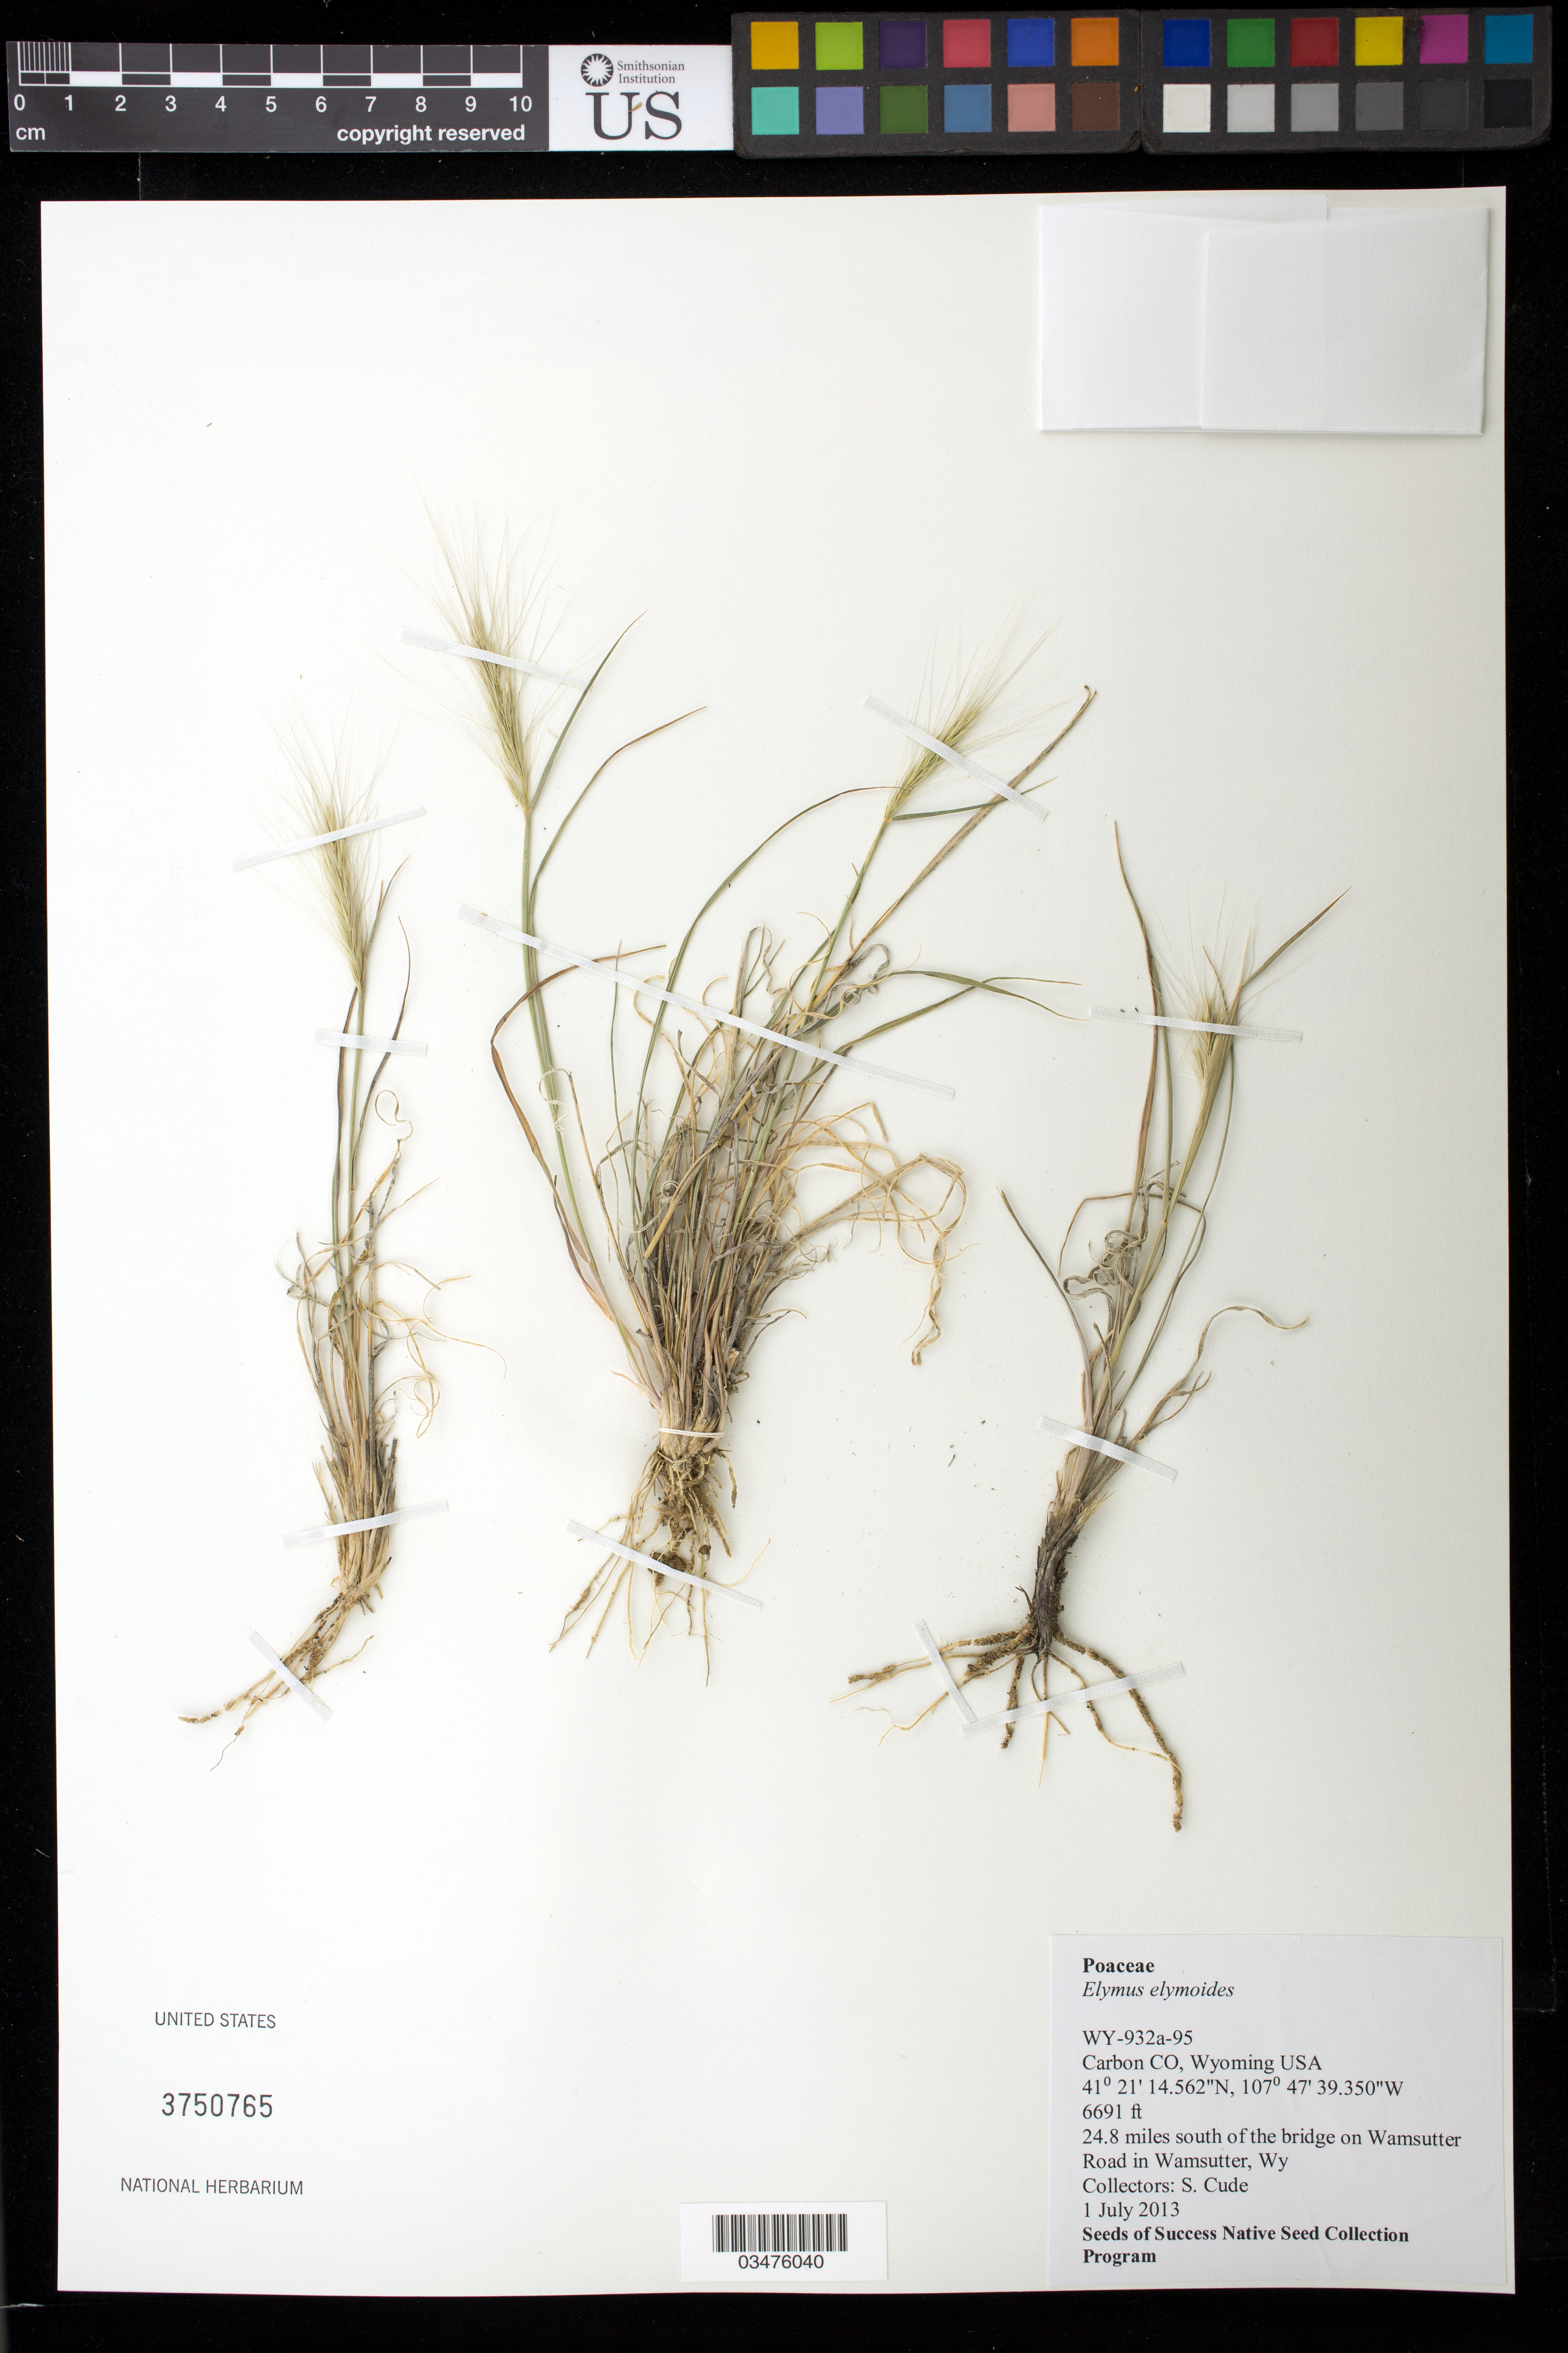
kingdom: Plantae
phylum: Tracheophyta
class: Liliopsida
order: Poales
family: Poaceae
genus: Elymus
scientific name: Elymus elymoides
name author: (Raf.) Swezey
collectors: S. Cude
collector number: WY932A-95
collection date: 2013-07-01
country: United States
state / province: Wyoming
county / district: Carbon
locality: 24.8 mi. S of the bridge on Wamsutter Road in Wamsutter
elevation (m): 2039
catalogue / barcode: US 3750765